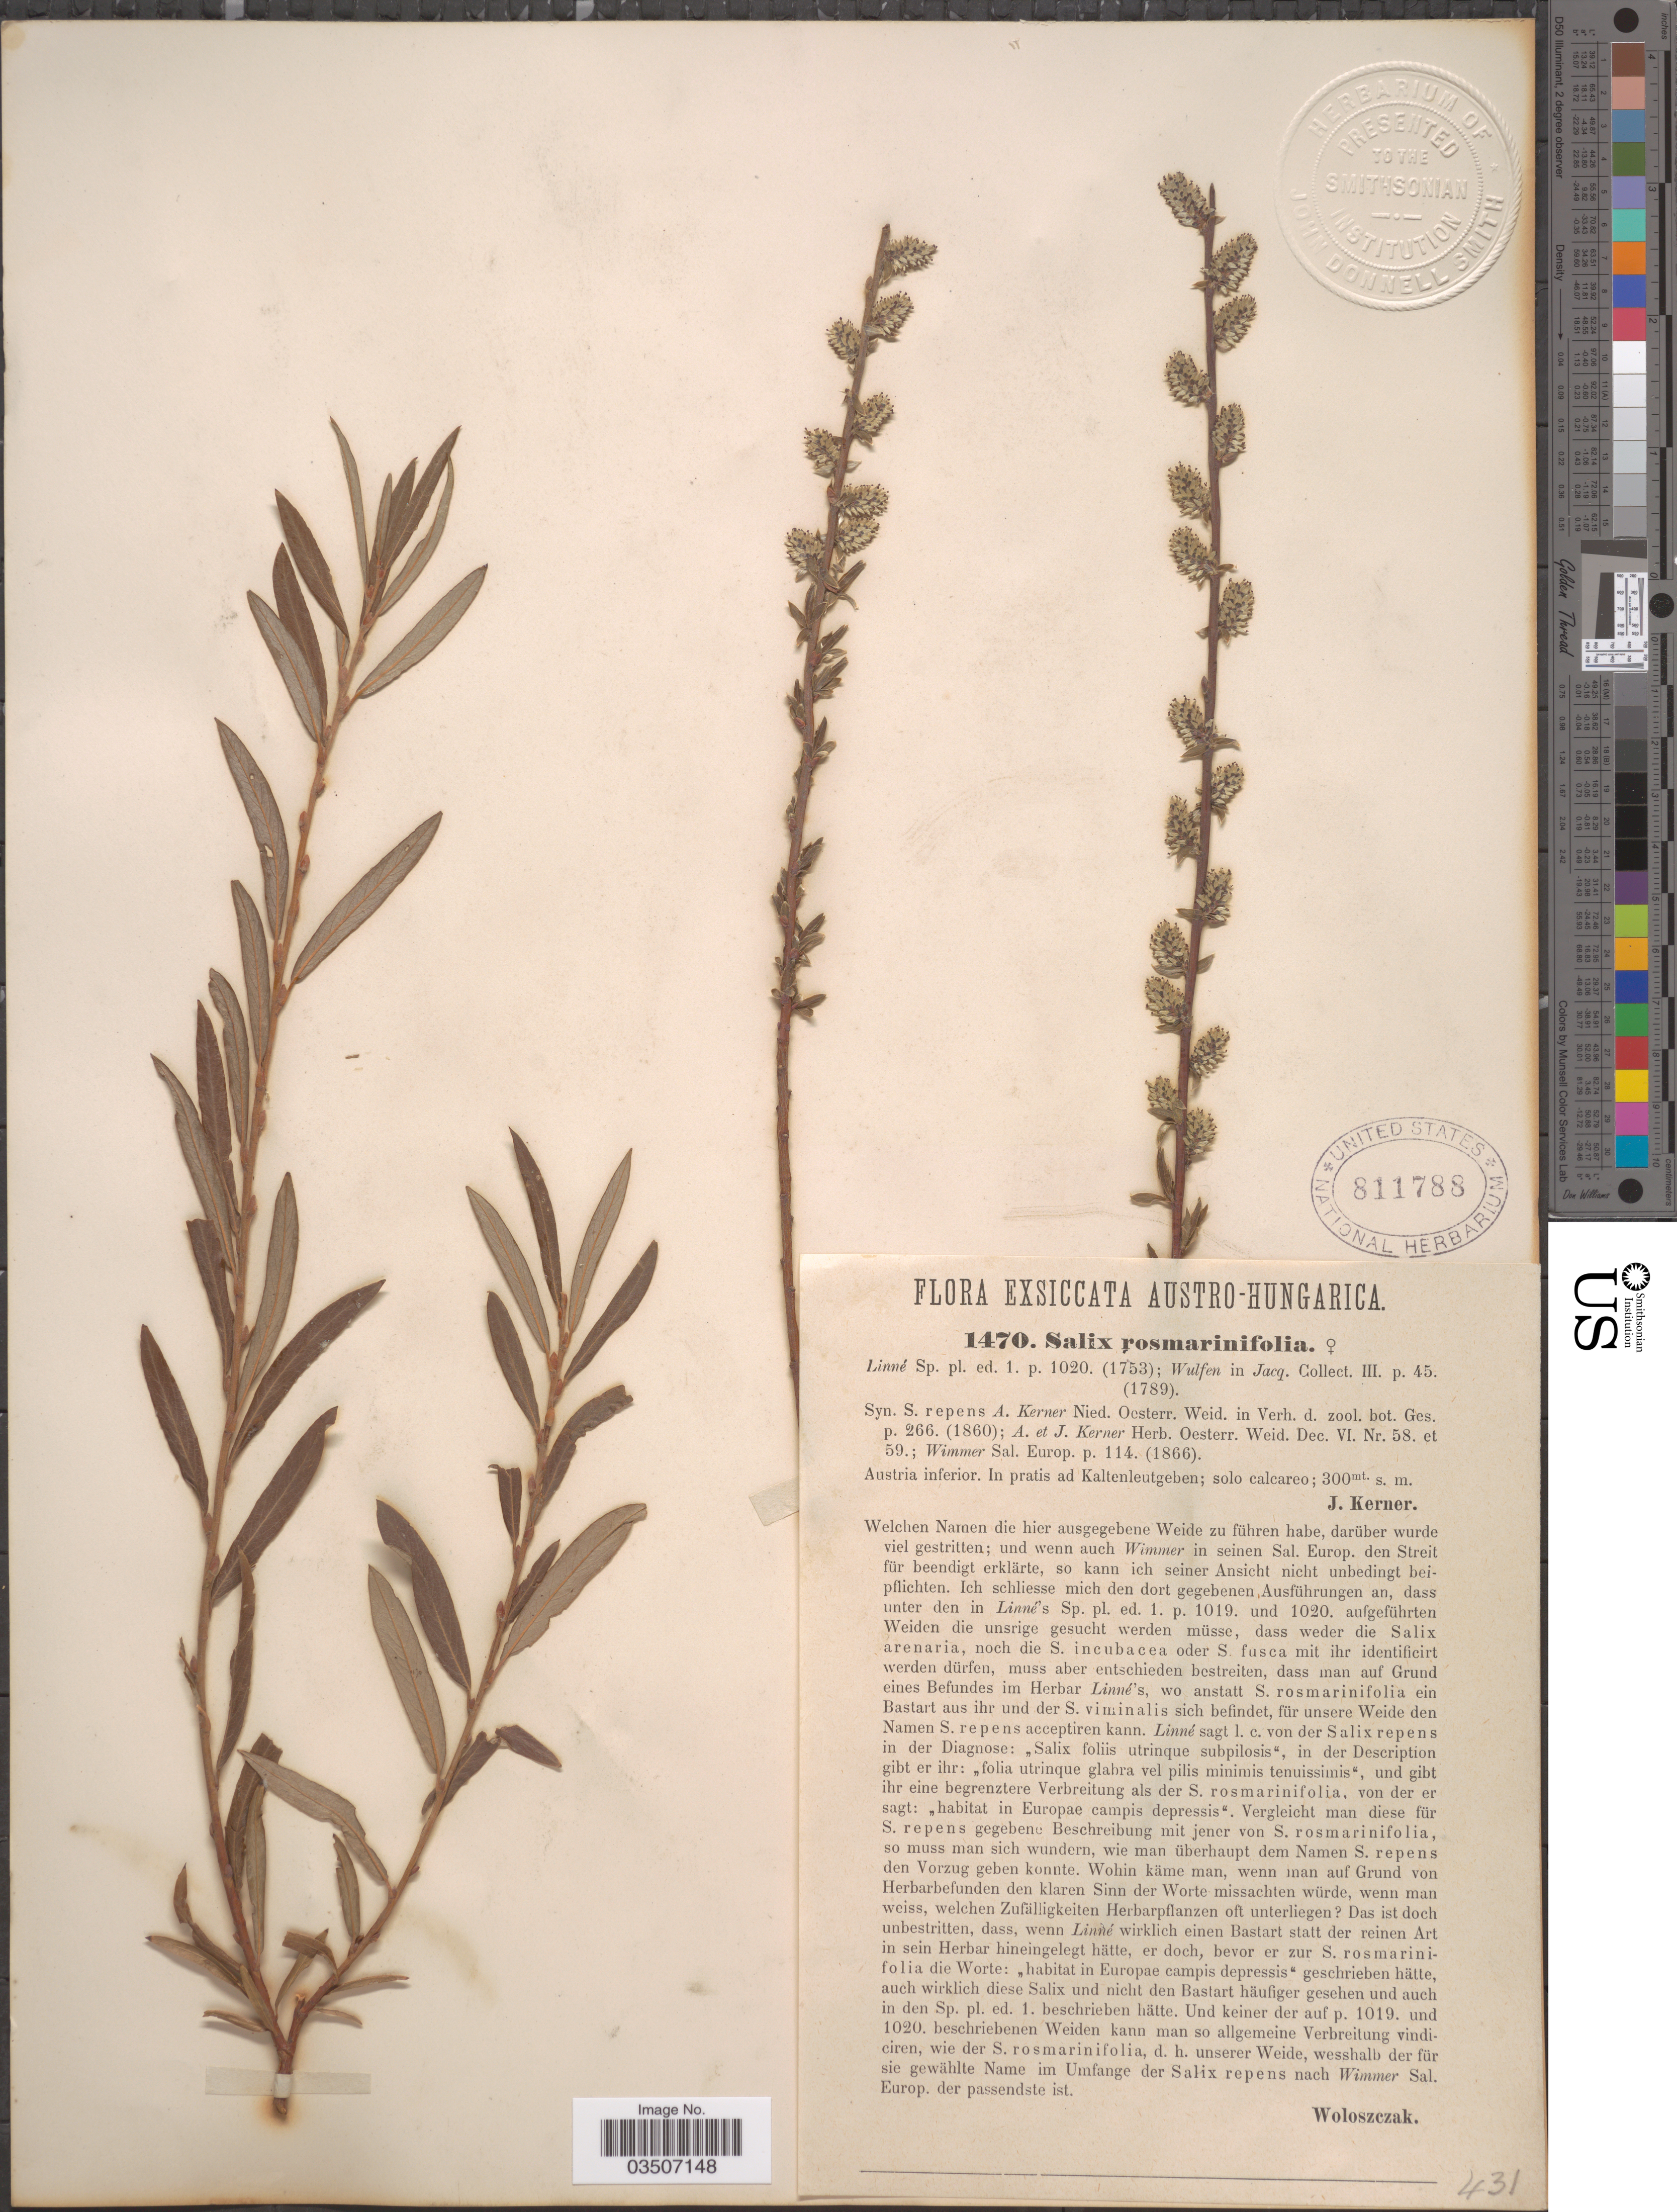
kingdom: Plantae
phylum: Tracheophyta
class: Magnoliopsida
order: Malpighiales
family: Salicaceae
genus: Salix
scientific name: Salix rosmarinifolia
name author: L.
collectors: J. Kerner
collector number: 1470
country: Austria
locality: Austro-Hungarica. Austria inferior. In pratis ad Kaltenleutgeben.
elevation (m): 300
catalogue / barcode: US 811788